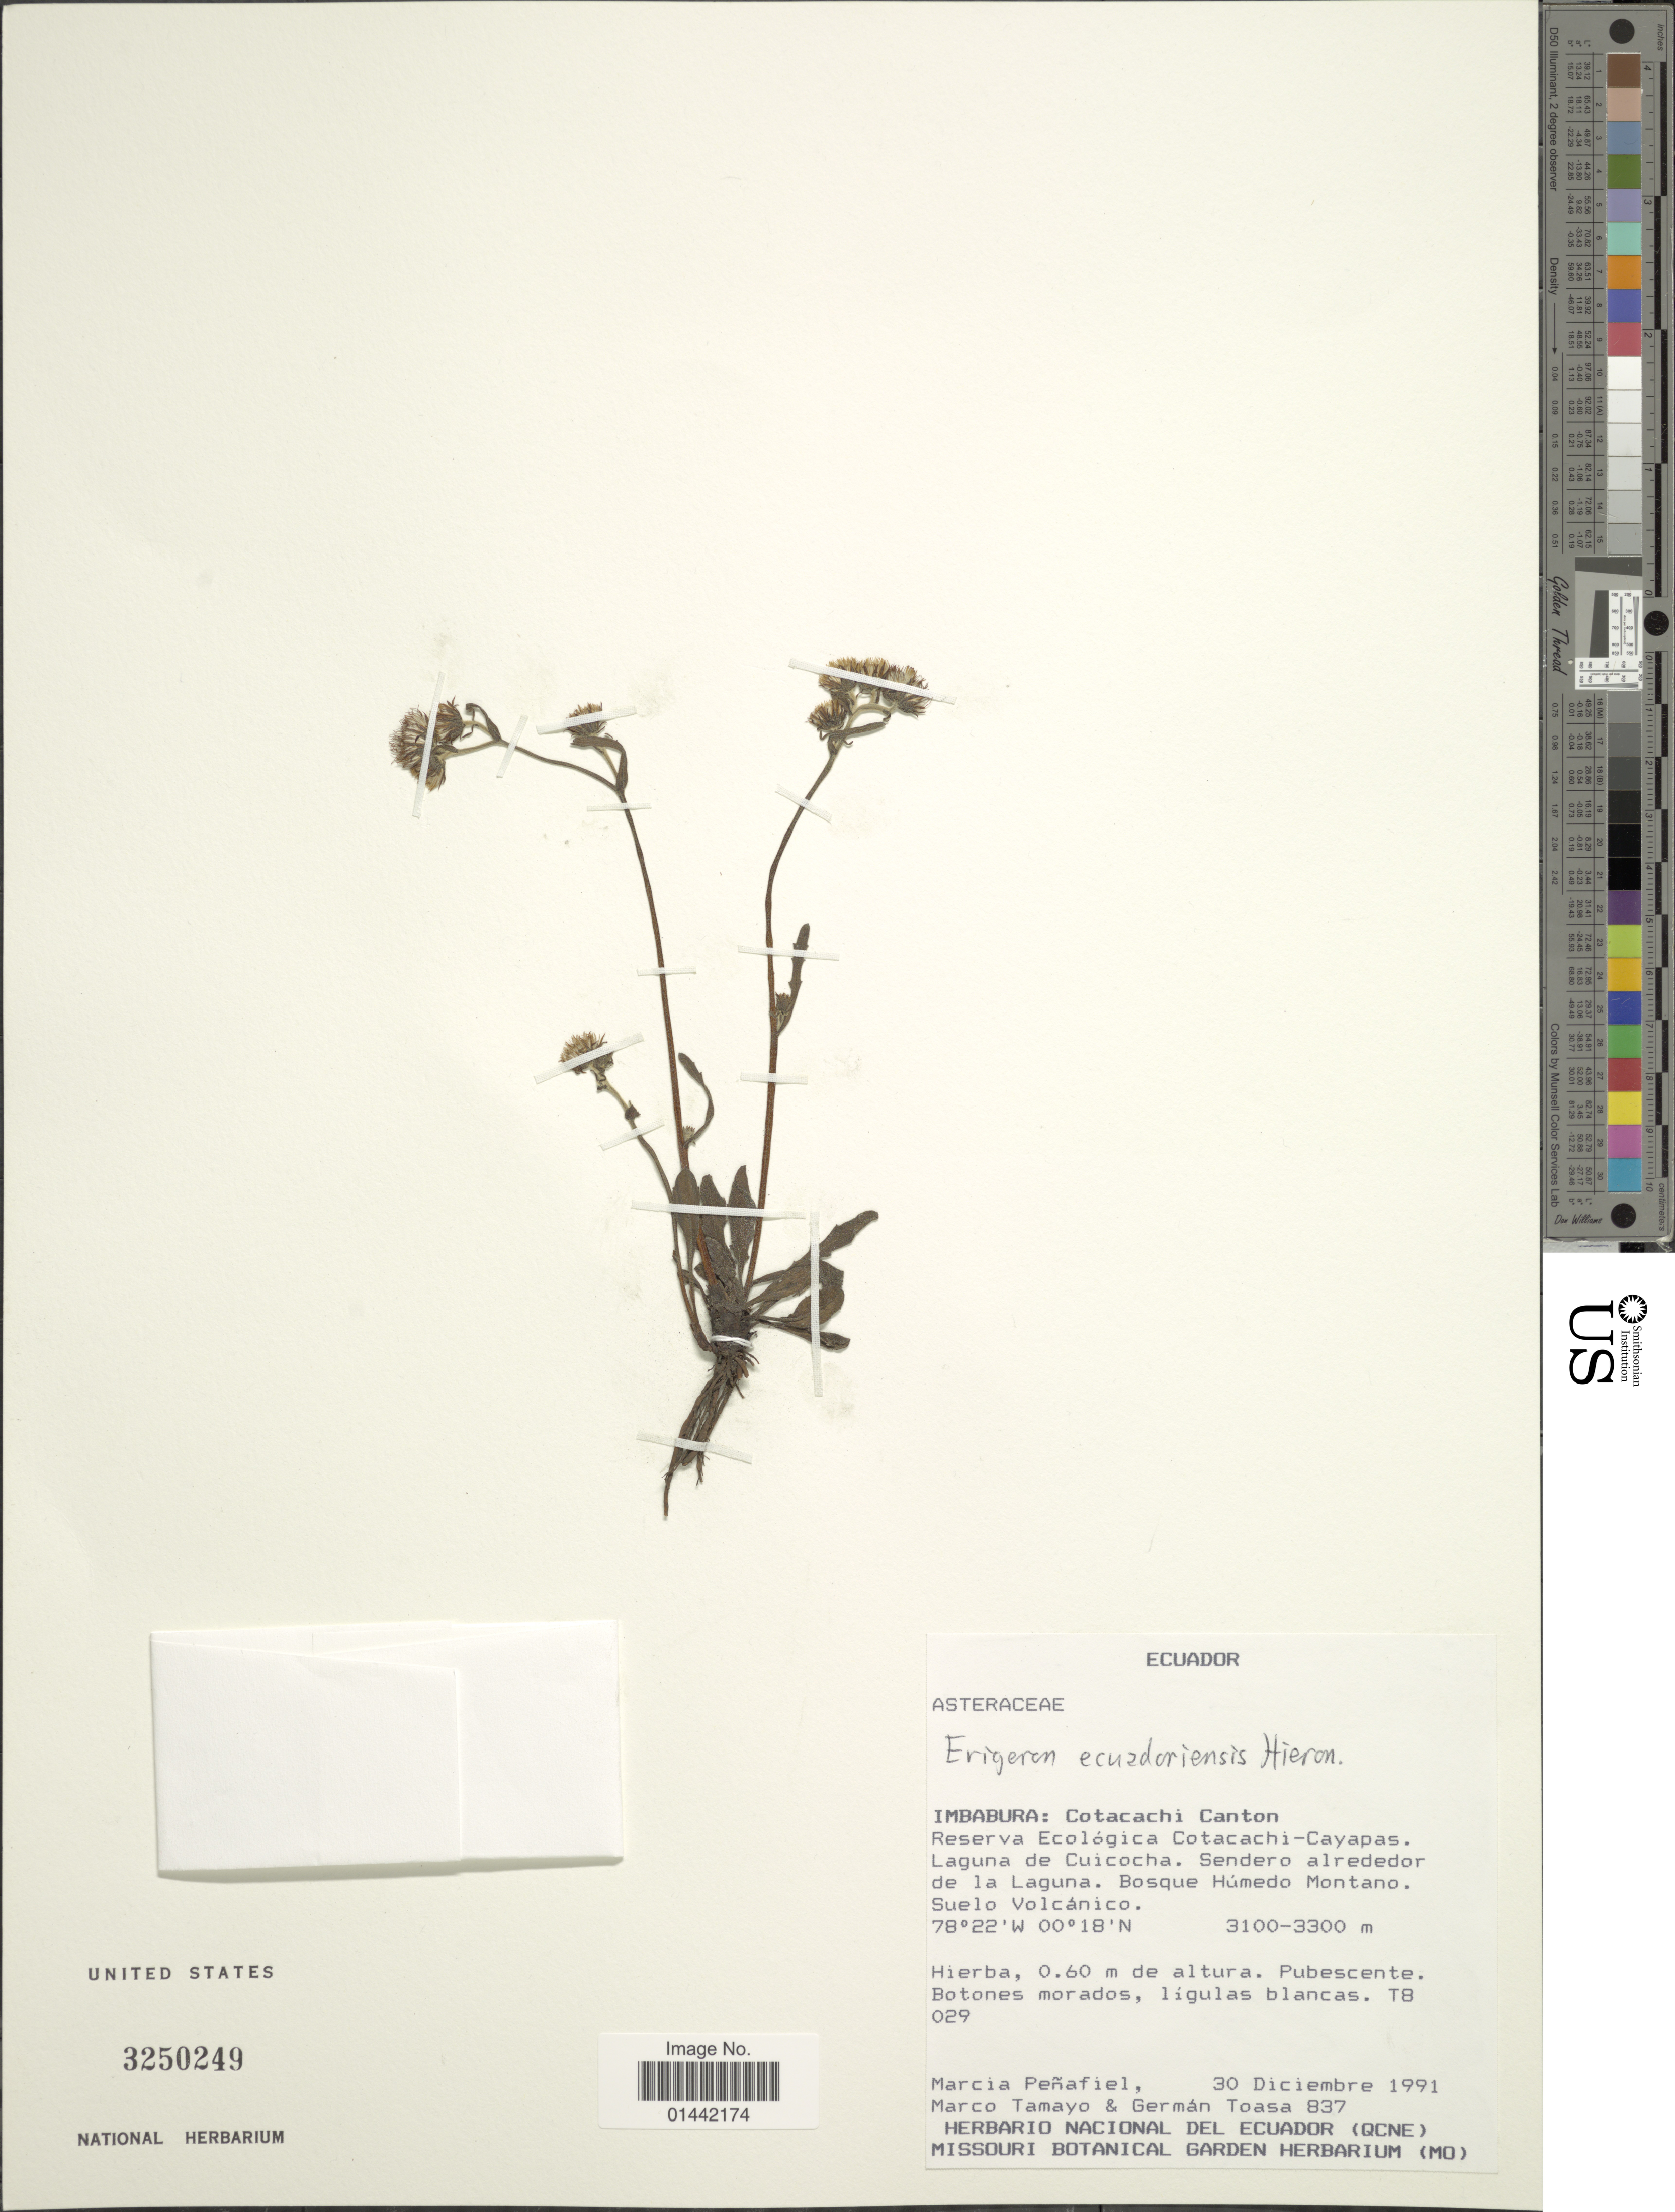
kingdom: Plantae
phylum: Tracheophyta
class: Magnoliopsida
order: Asterales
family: Asteraceae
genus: Erigeron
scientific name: Erigeron equadoriensis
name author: Hieron.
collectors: M. Penafiel, M. Tamayo & G. Toasa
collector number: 837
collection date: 1991-12-30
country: Ecuador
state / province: Imbabura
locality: Cotacachi Canton, Reserva Ecológica Cotacachi-Cayapas, Laguna de Cuicocha, Sendero alrederor de la Laguna, Bosque Húmdeo Montano, Suelo Volcánico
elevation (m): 3100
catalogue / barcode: US 3250249